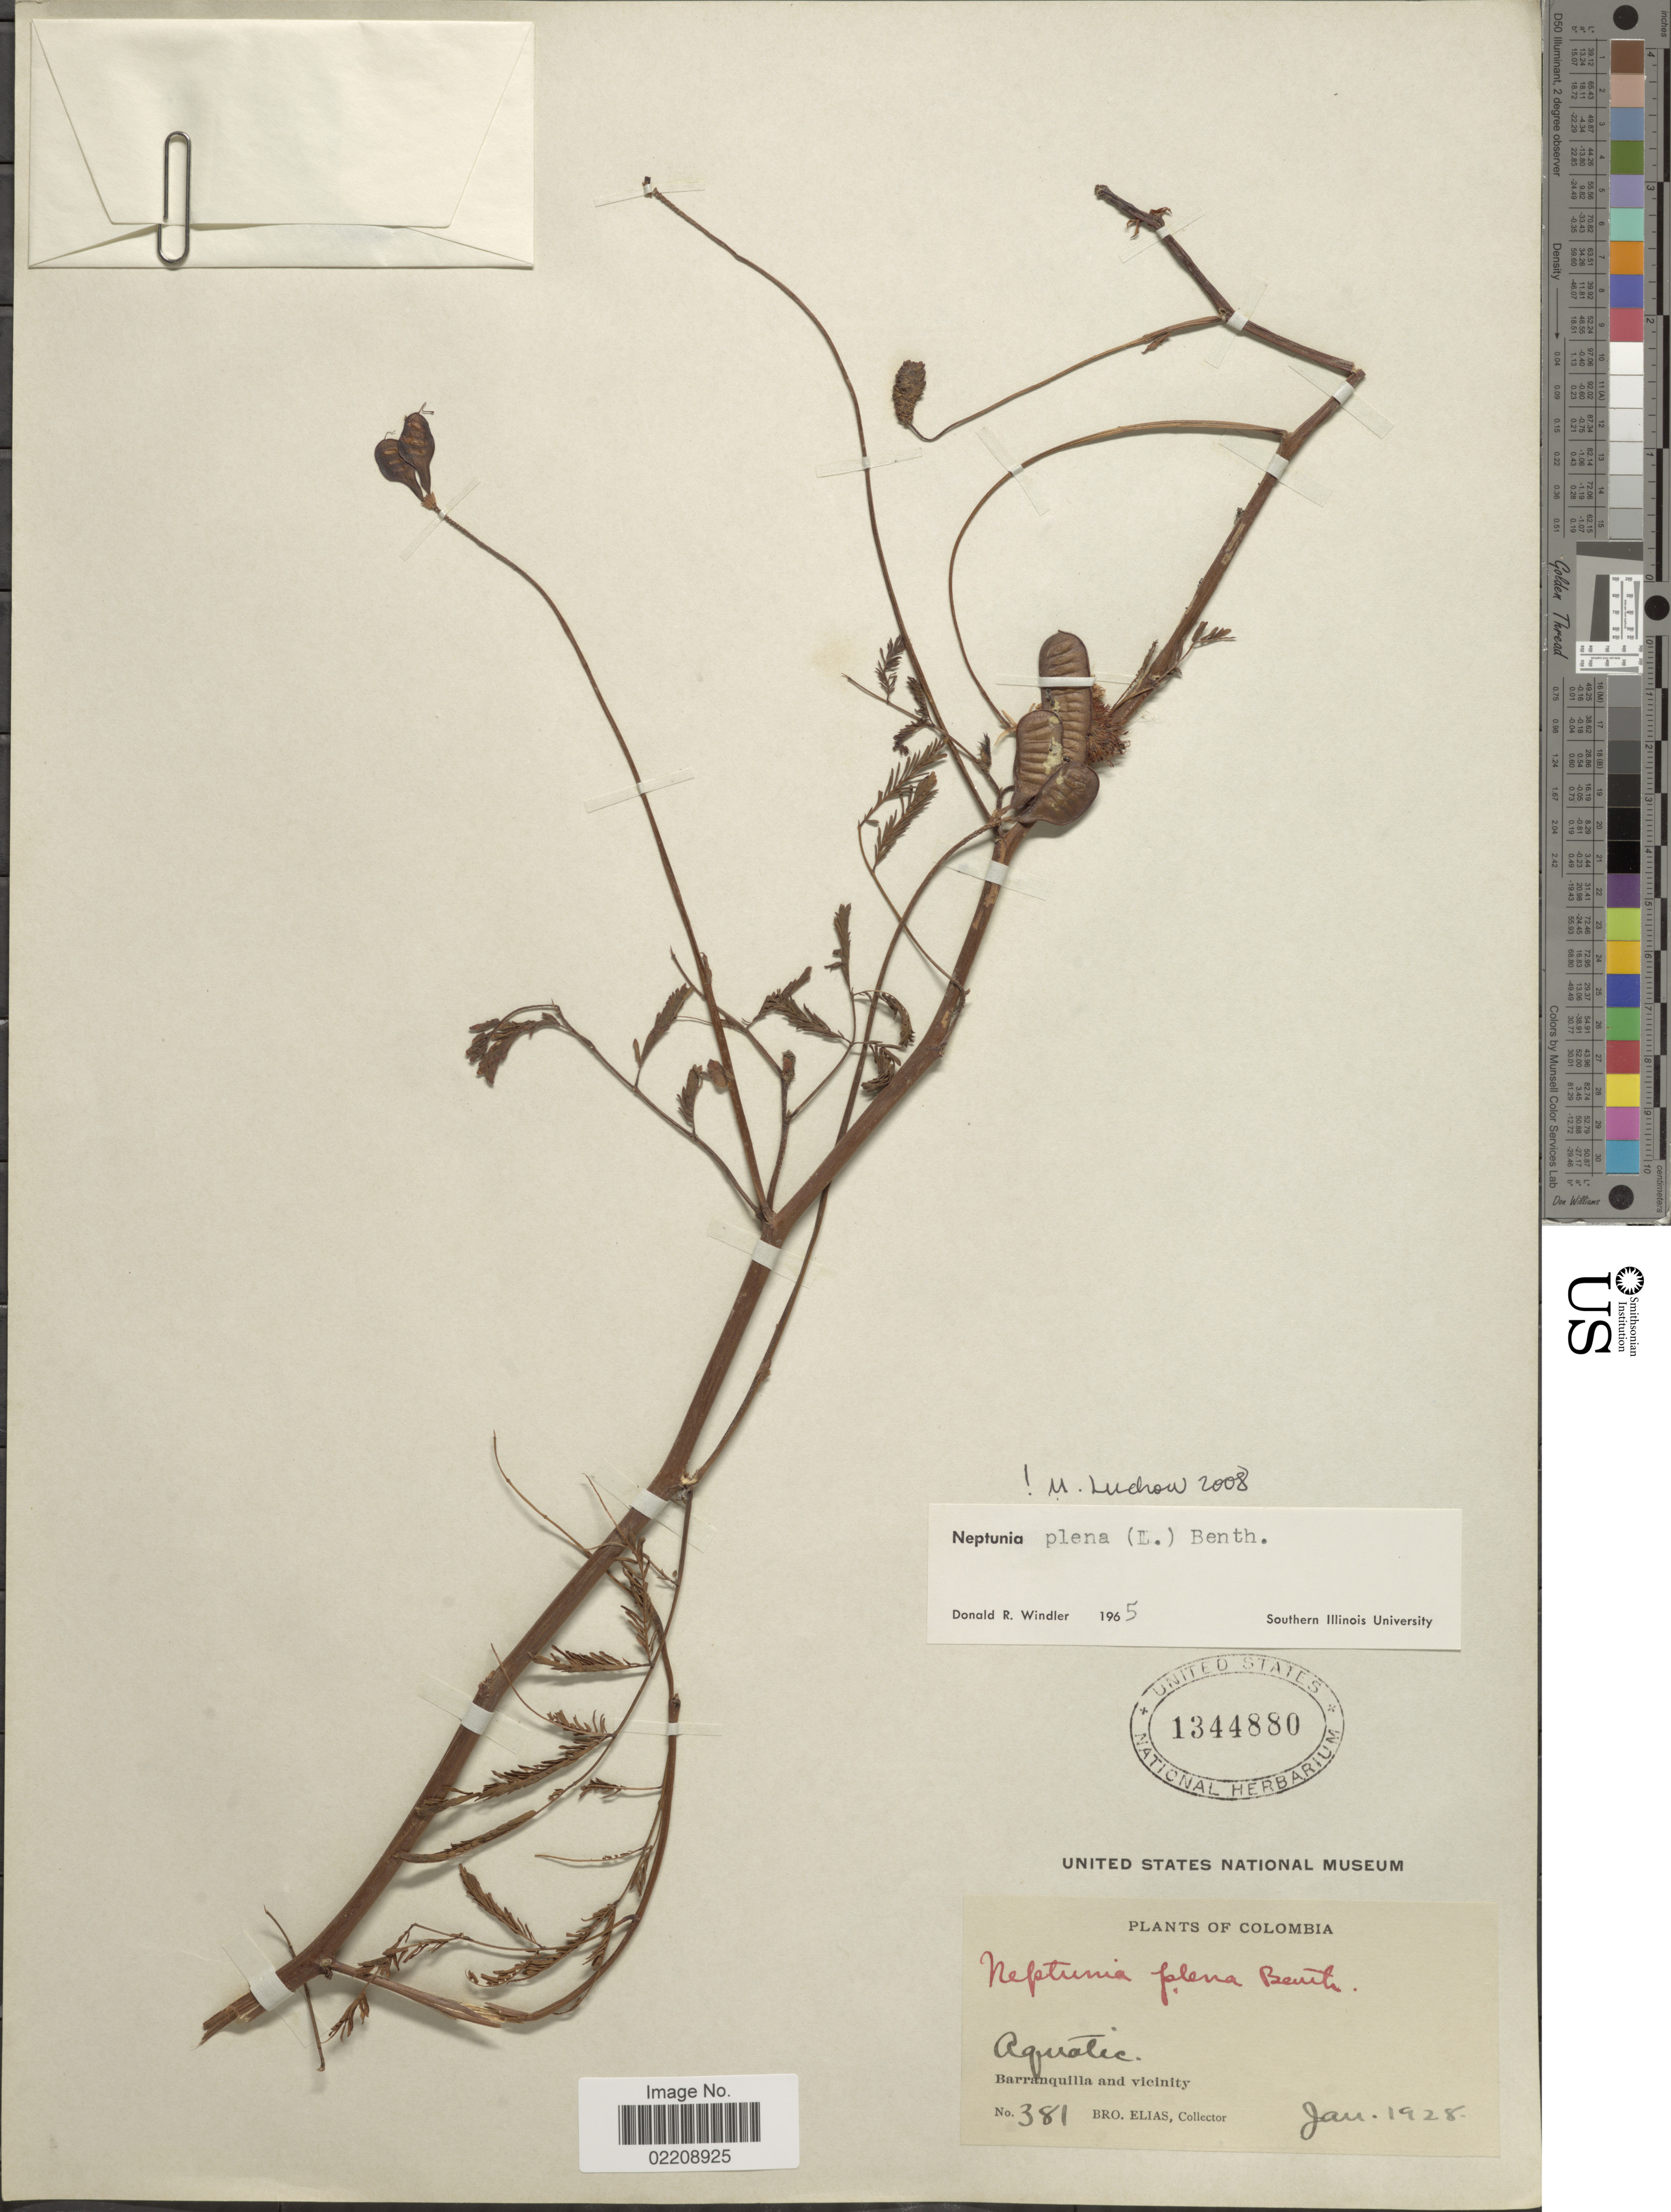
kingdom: Plantae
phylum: Tracheophyta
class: Magnoliopsida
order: Fabales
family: Fabaceae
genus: Neptunia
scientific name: Neptunia plena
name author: (L.) Benth.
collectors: Bro. Elias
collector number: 381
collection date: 1928-01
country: Colombia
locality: Aquatic, Barranquila and vicinity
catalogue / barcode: US 1344880